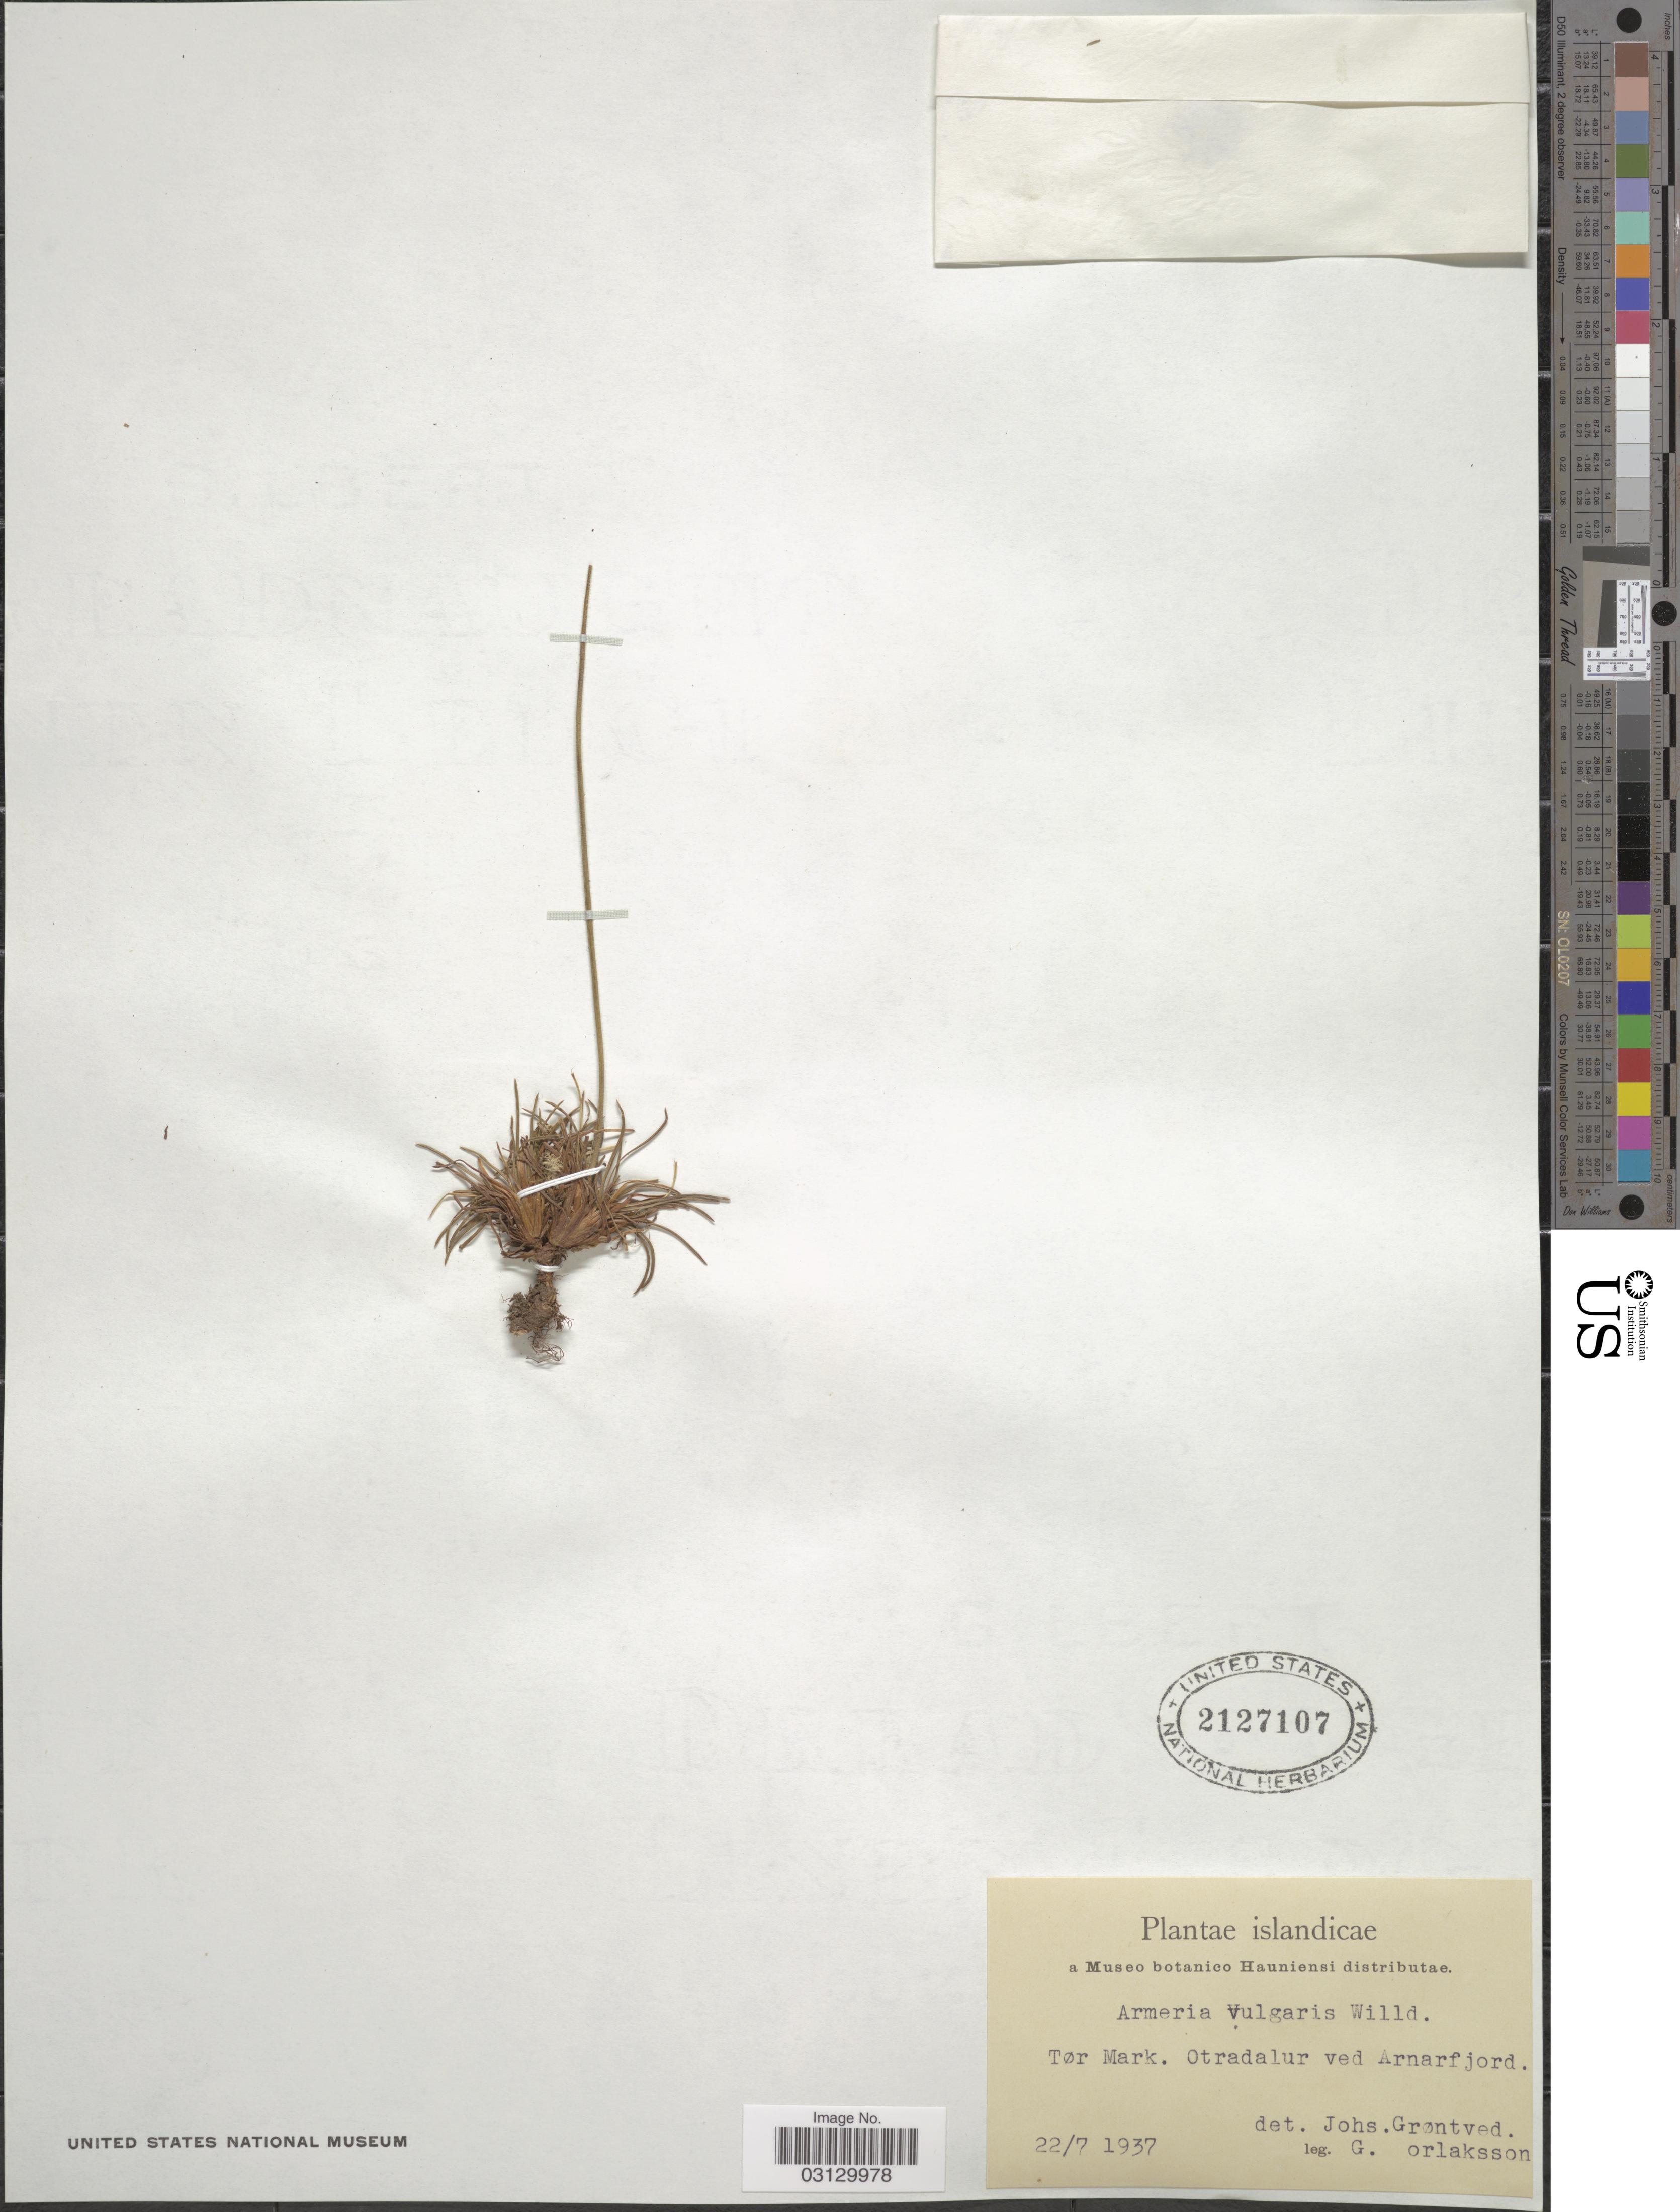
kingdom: Plantae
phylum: Tracheophyta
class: Magnoliopsida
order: Caryophyllales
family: Plumbaginaceae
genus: Armeria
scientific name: Armeria maritima subsp. maritima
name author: (Mill.) Willd.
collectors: G. Orlaksson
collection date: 1937-07-22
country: Iceland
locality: Islandicae. Tør Mark. Otradalur ved Arnarfjord.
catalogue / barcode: US 2127107